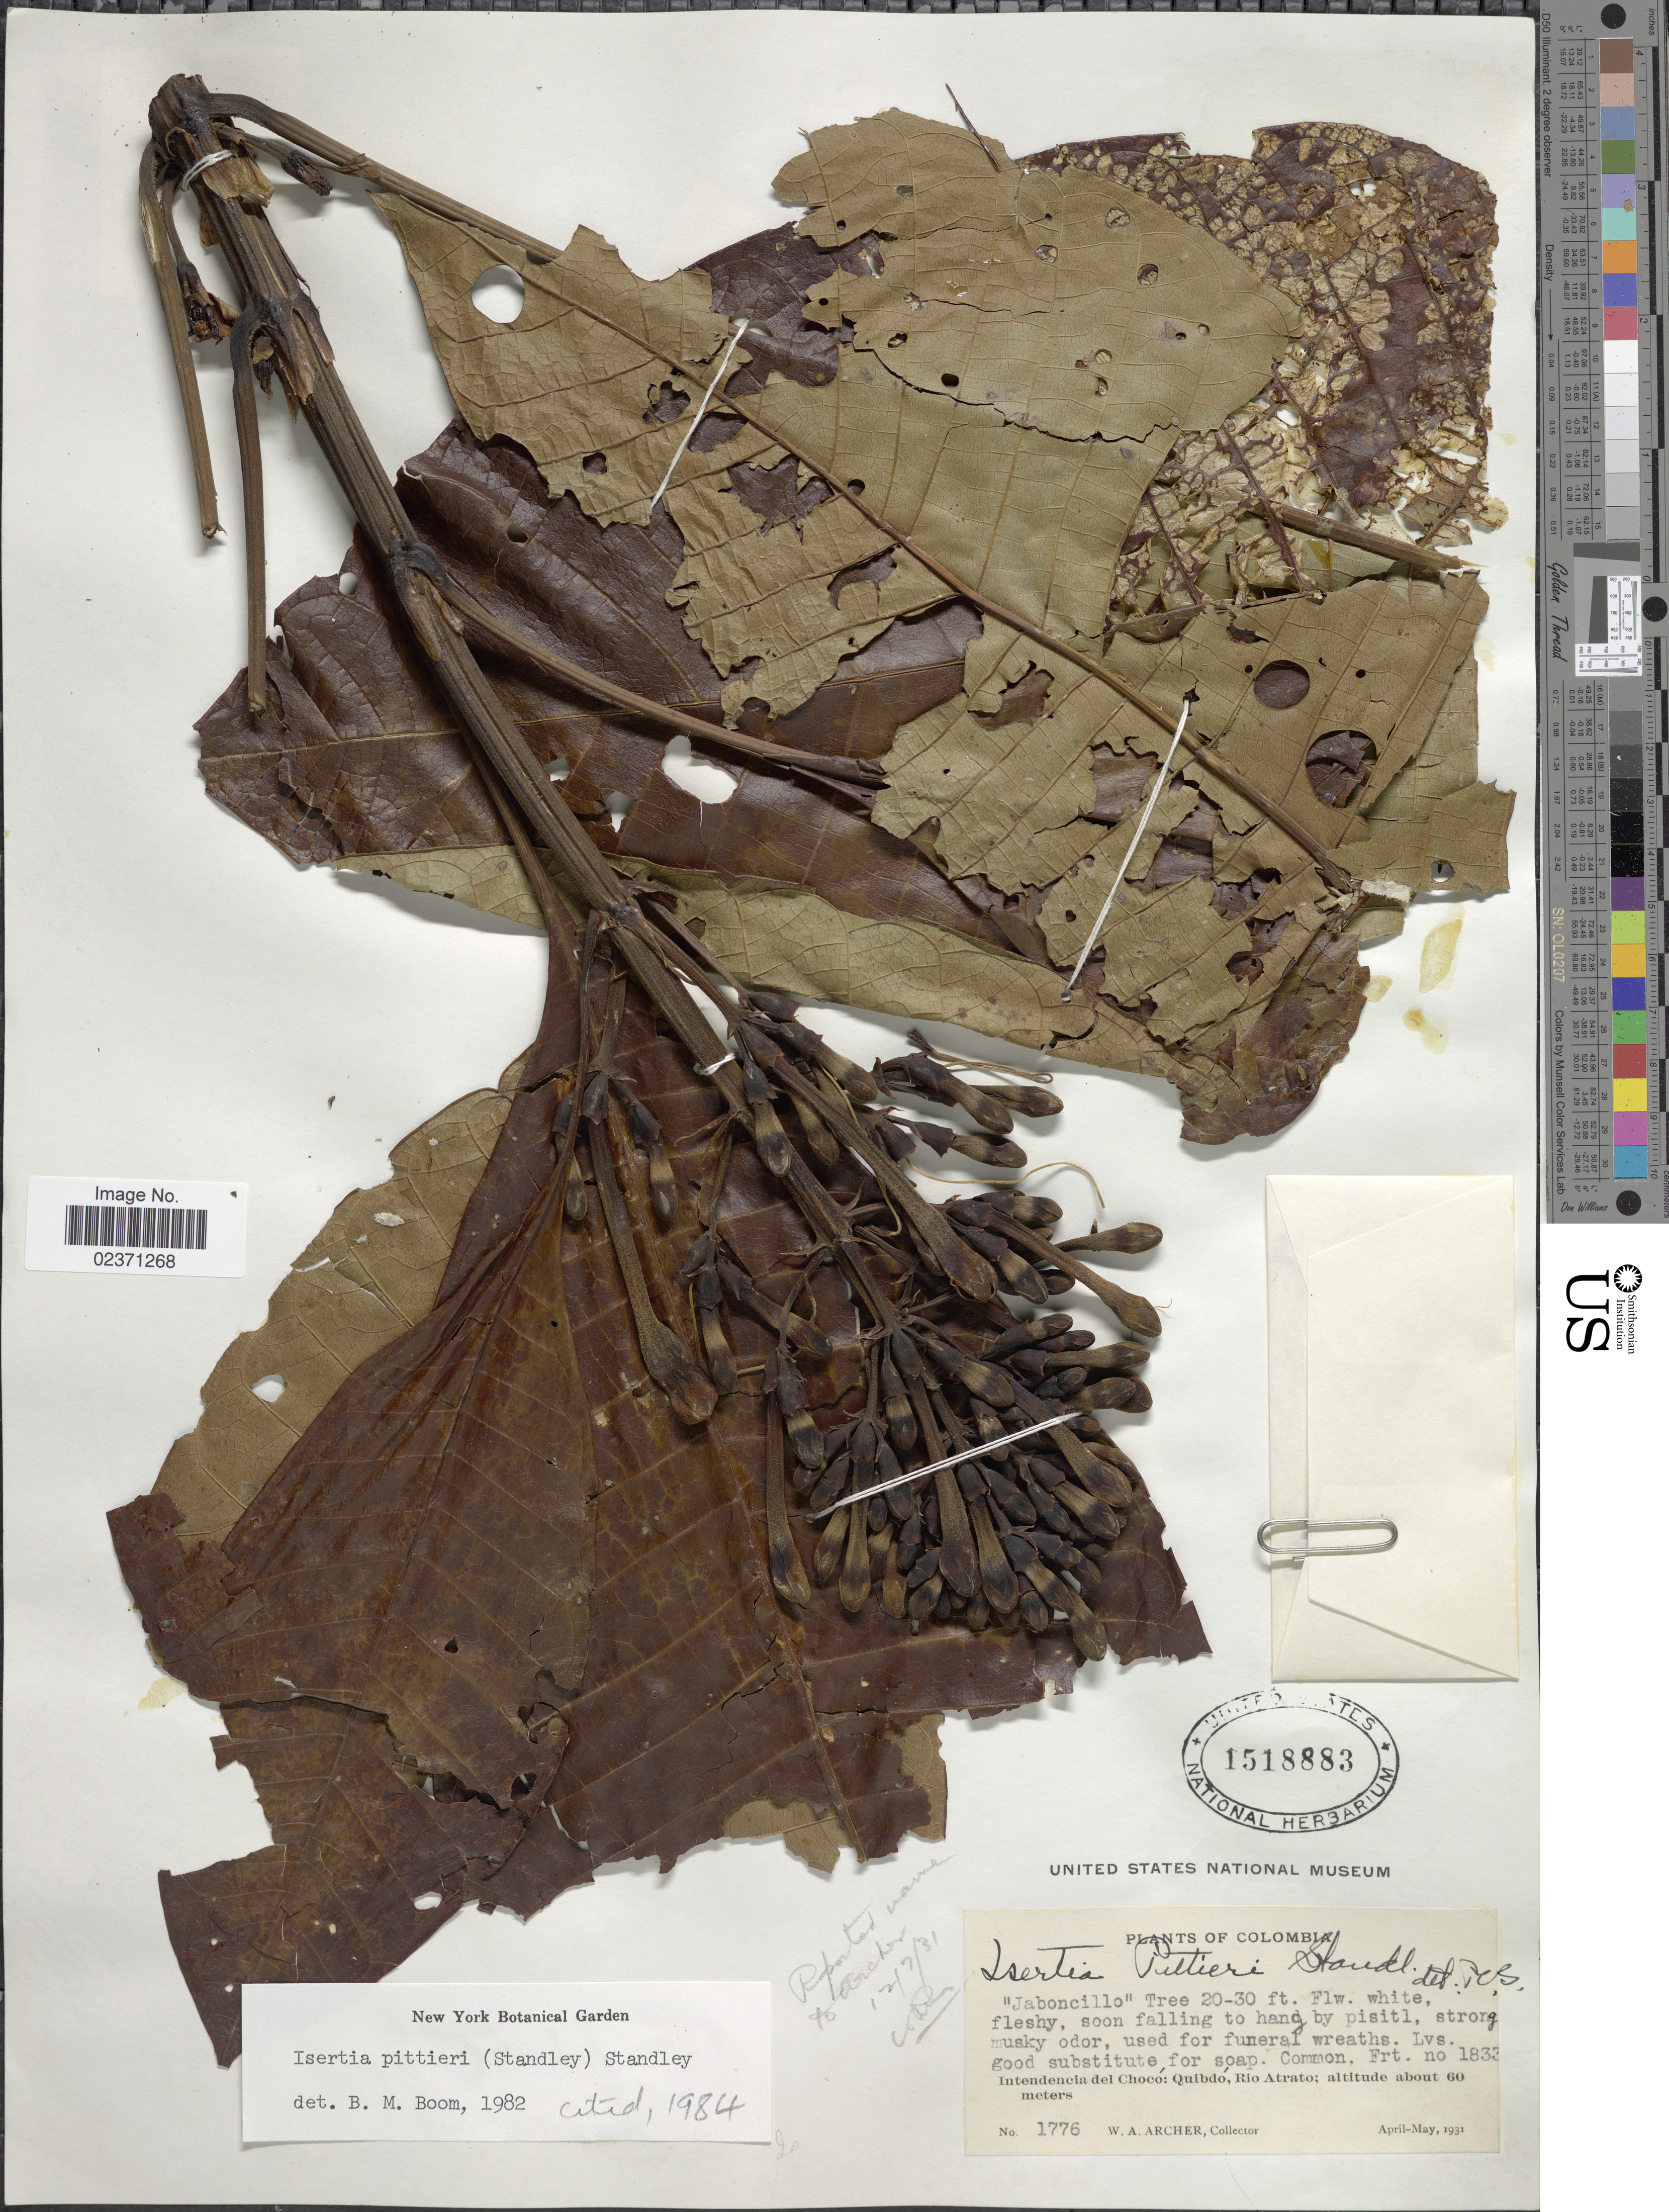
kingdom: Plantae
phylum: Tracheophyta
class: Magnoliopsida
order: Gentianales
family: Rubiaceae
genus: Isertia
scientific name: Isertia pittieri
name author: (Standl.) Standl.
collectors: W. A. Archer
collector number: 1776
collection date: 1931-04/1931-05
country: Colombia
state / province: Chocó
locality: Intendencia del Choco: Quibdo, Rio Atrato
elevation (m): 60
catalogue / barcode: US 1518883